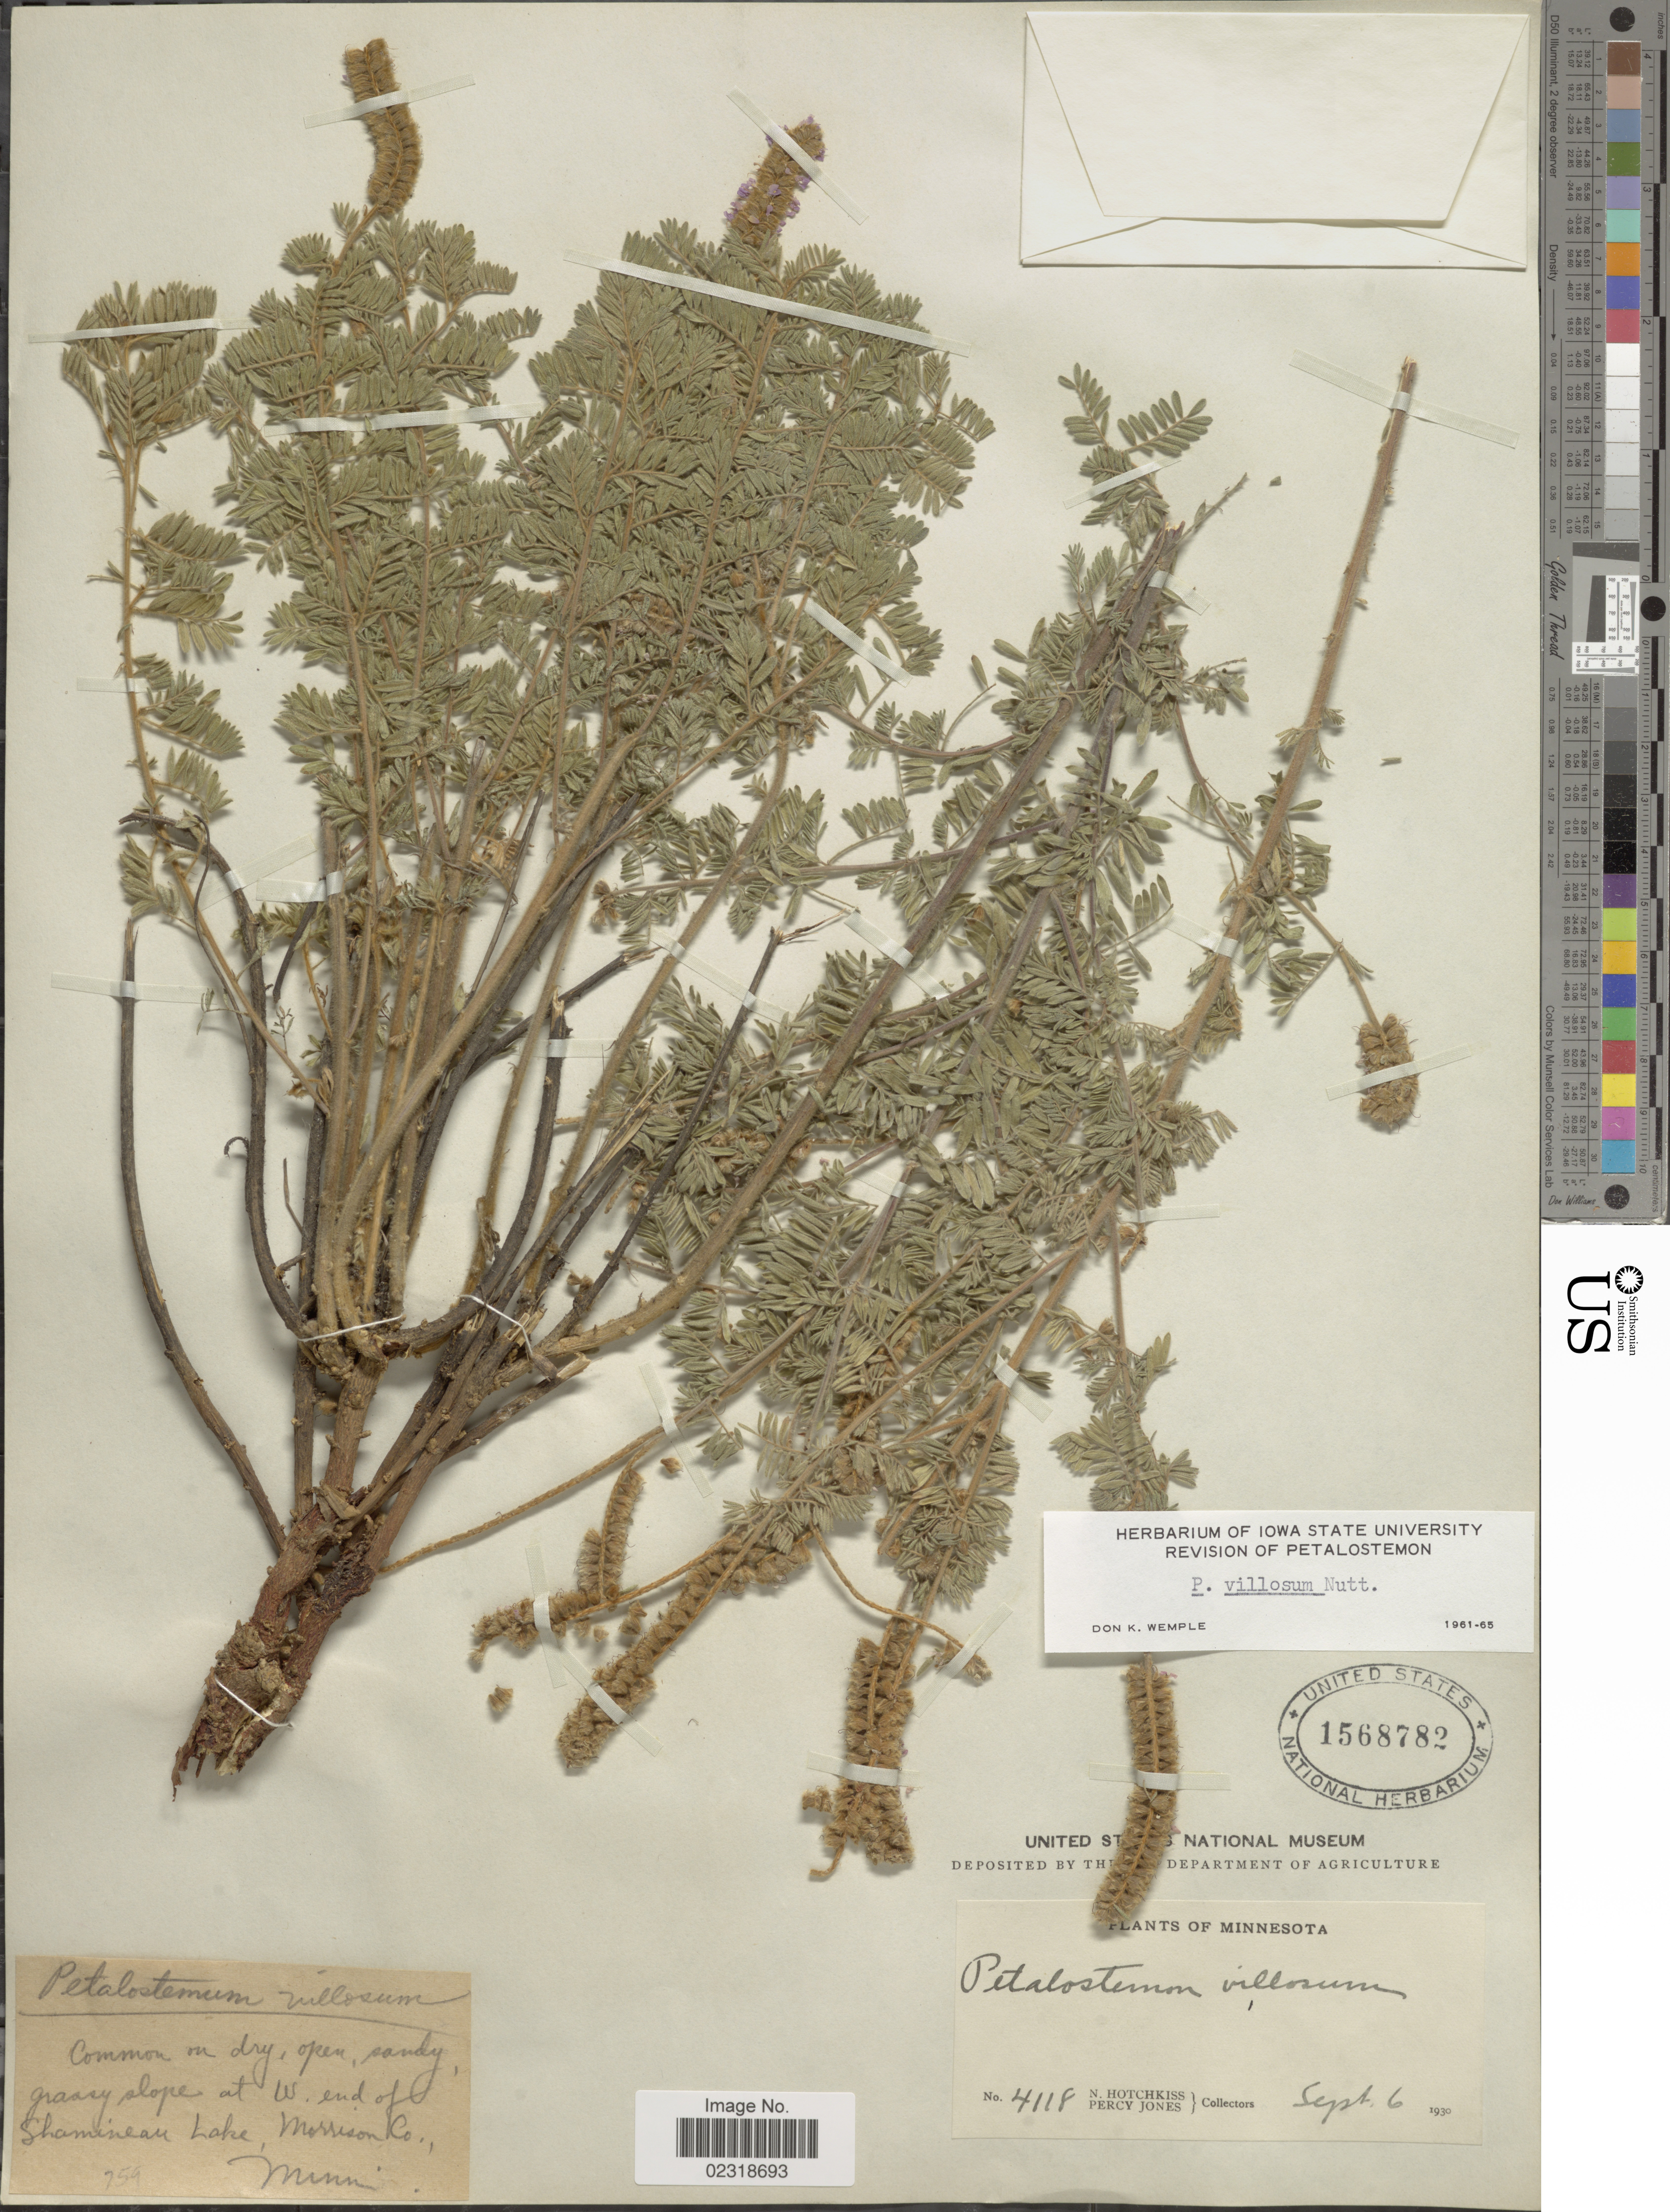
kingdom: Plantae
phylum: Tracheophyta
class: Magnoliopsida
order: Fabales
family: Fabaceae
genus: Dalea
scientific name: Dalea villosa var. villosa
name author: (Nutt.) Spreng.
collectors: N. Hotchkiss & P. Jones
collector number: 4118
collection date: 1930-09-06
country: United States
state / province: Minnesota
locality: Common on dry, open sandy, grassy slope at W. end of Shamineau Lake, Morrison Co.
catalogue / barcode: US 1568782